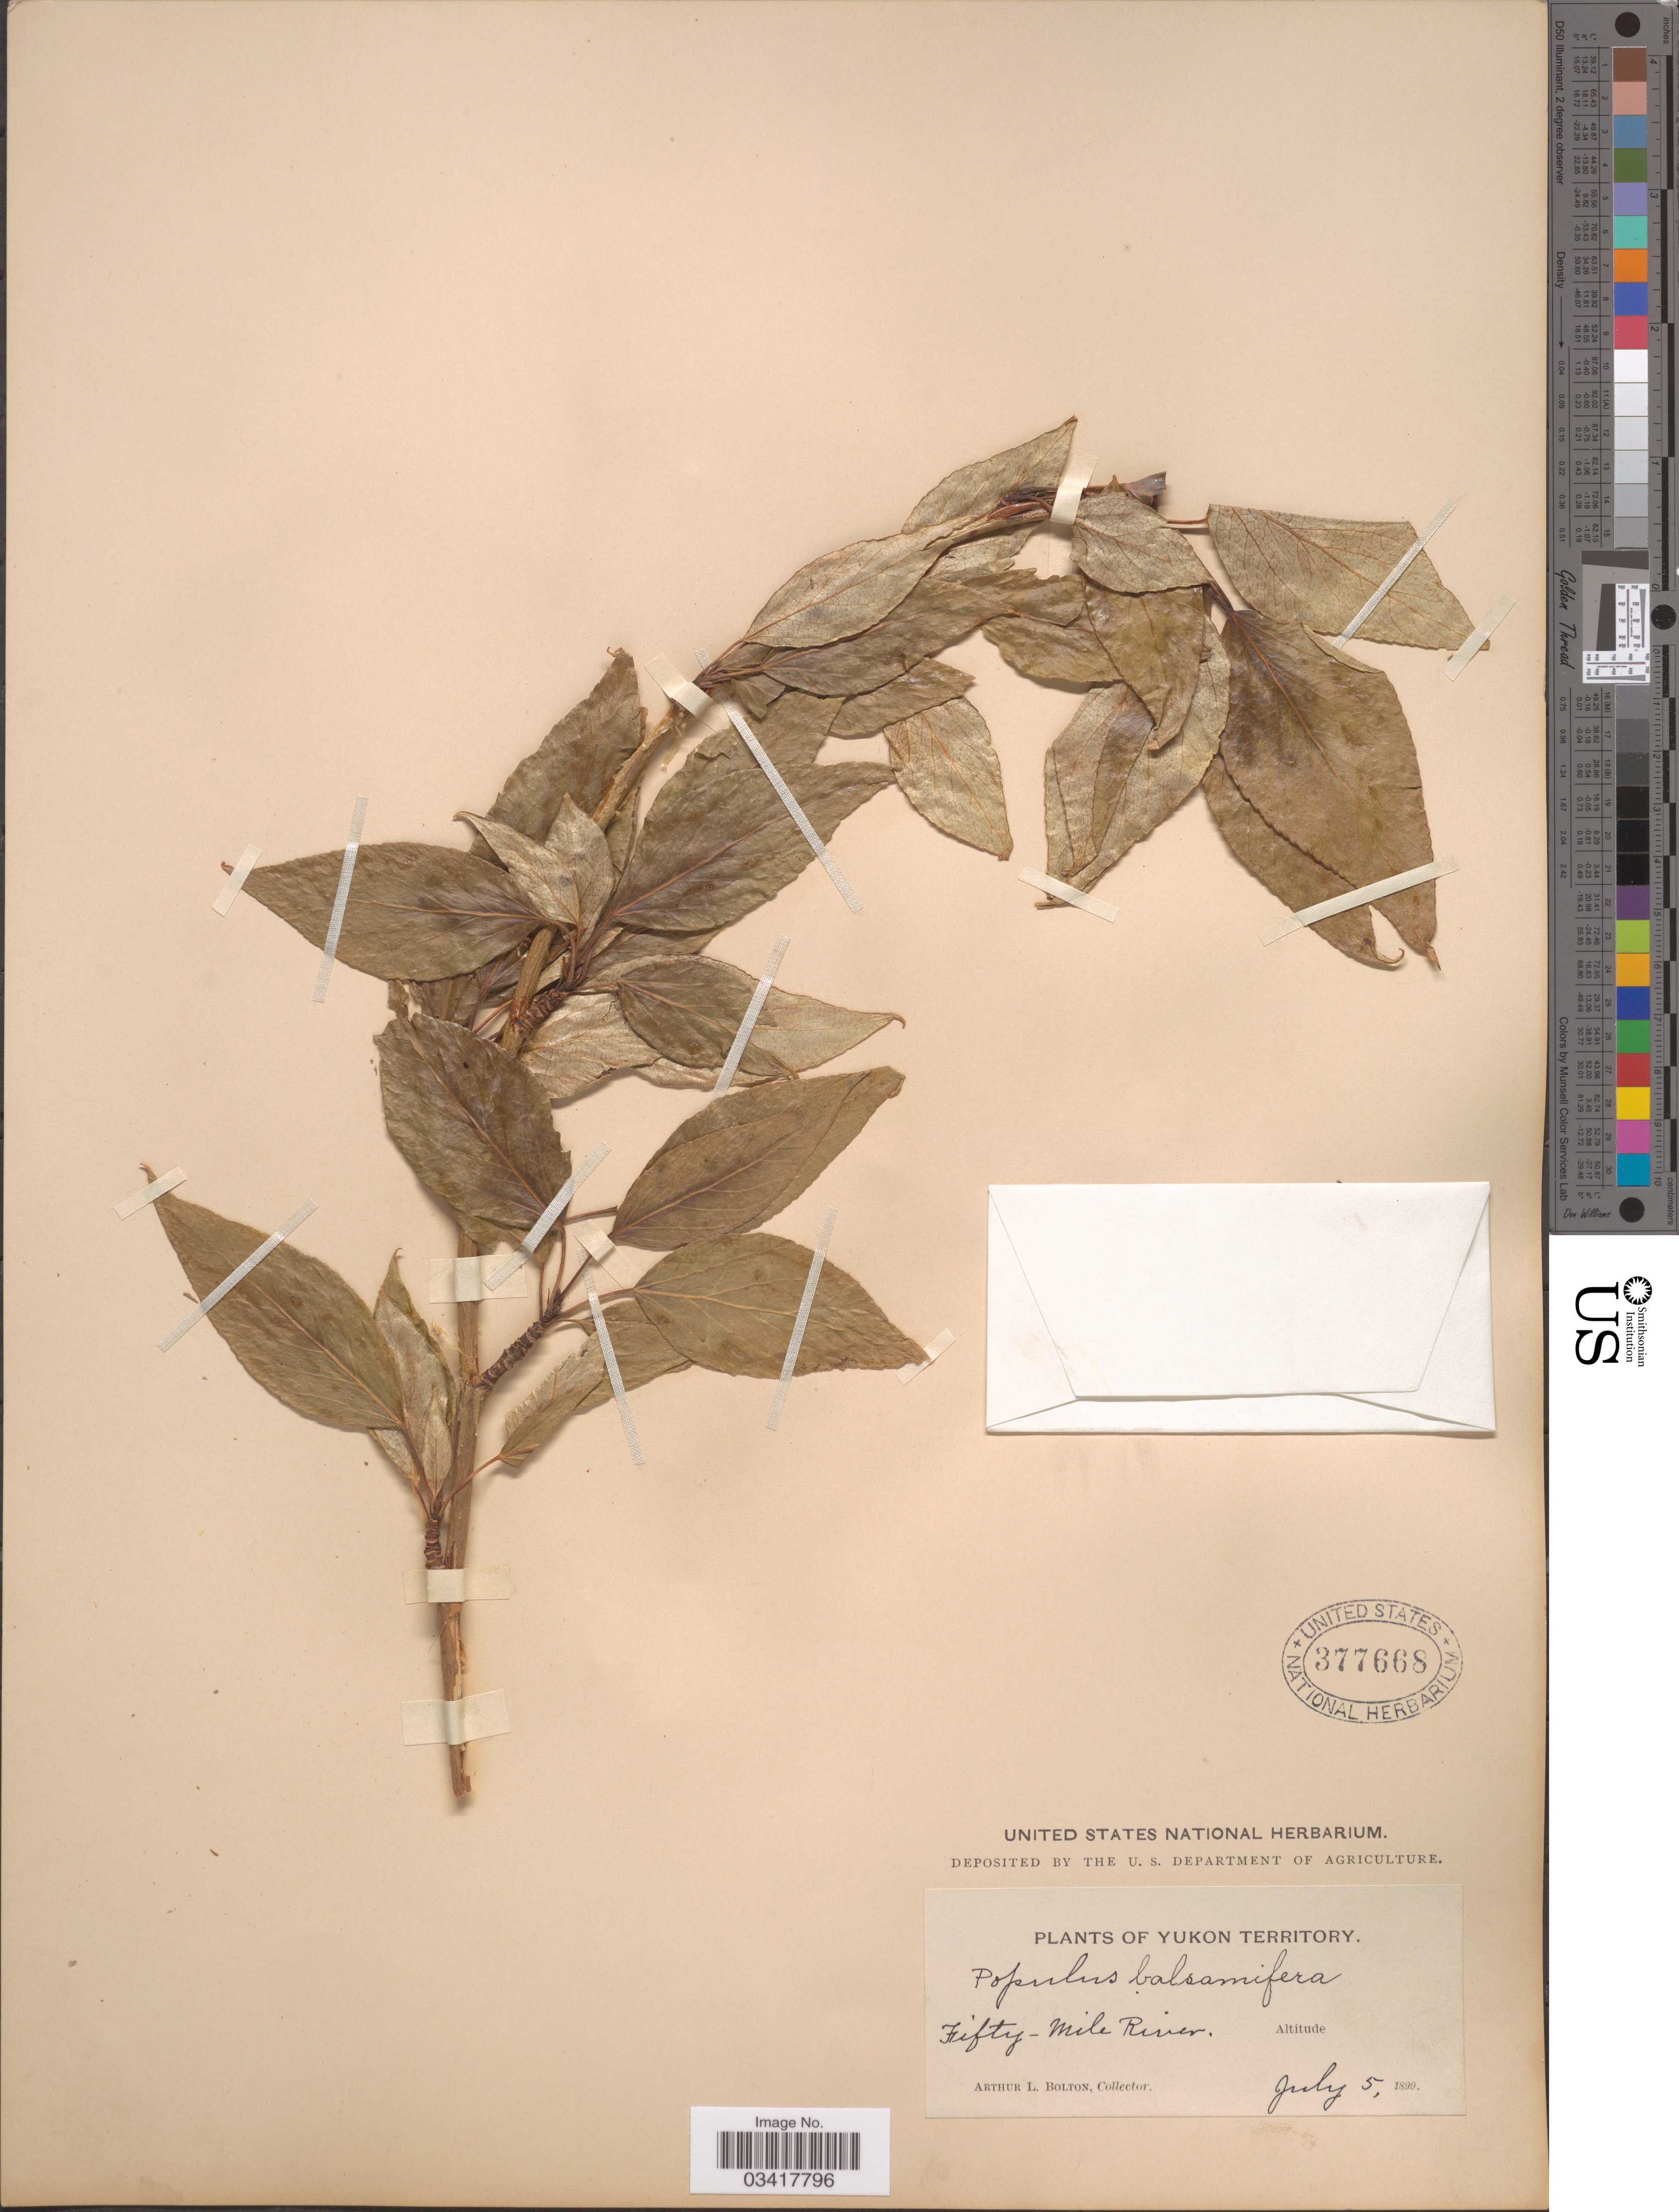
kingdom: Plantae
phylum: Tracheophyta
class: Magnoliopsida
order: Malpighiales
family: Salicaceae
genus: Populus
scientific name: Populus balsamifera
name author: L.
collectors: A. Bolton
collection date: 1899-07-05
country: Canada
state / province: Yukon Territory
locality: Fifty-Mile River.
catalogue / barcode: US 377668